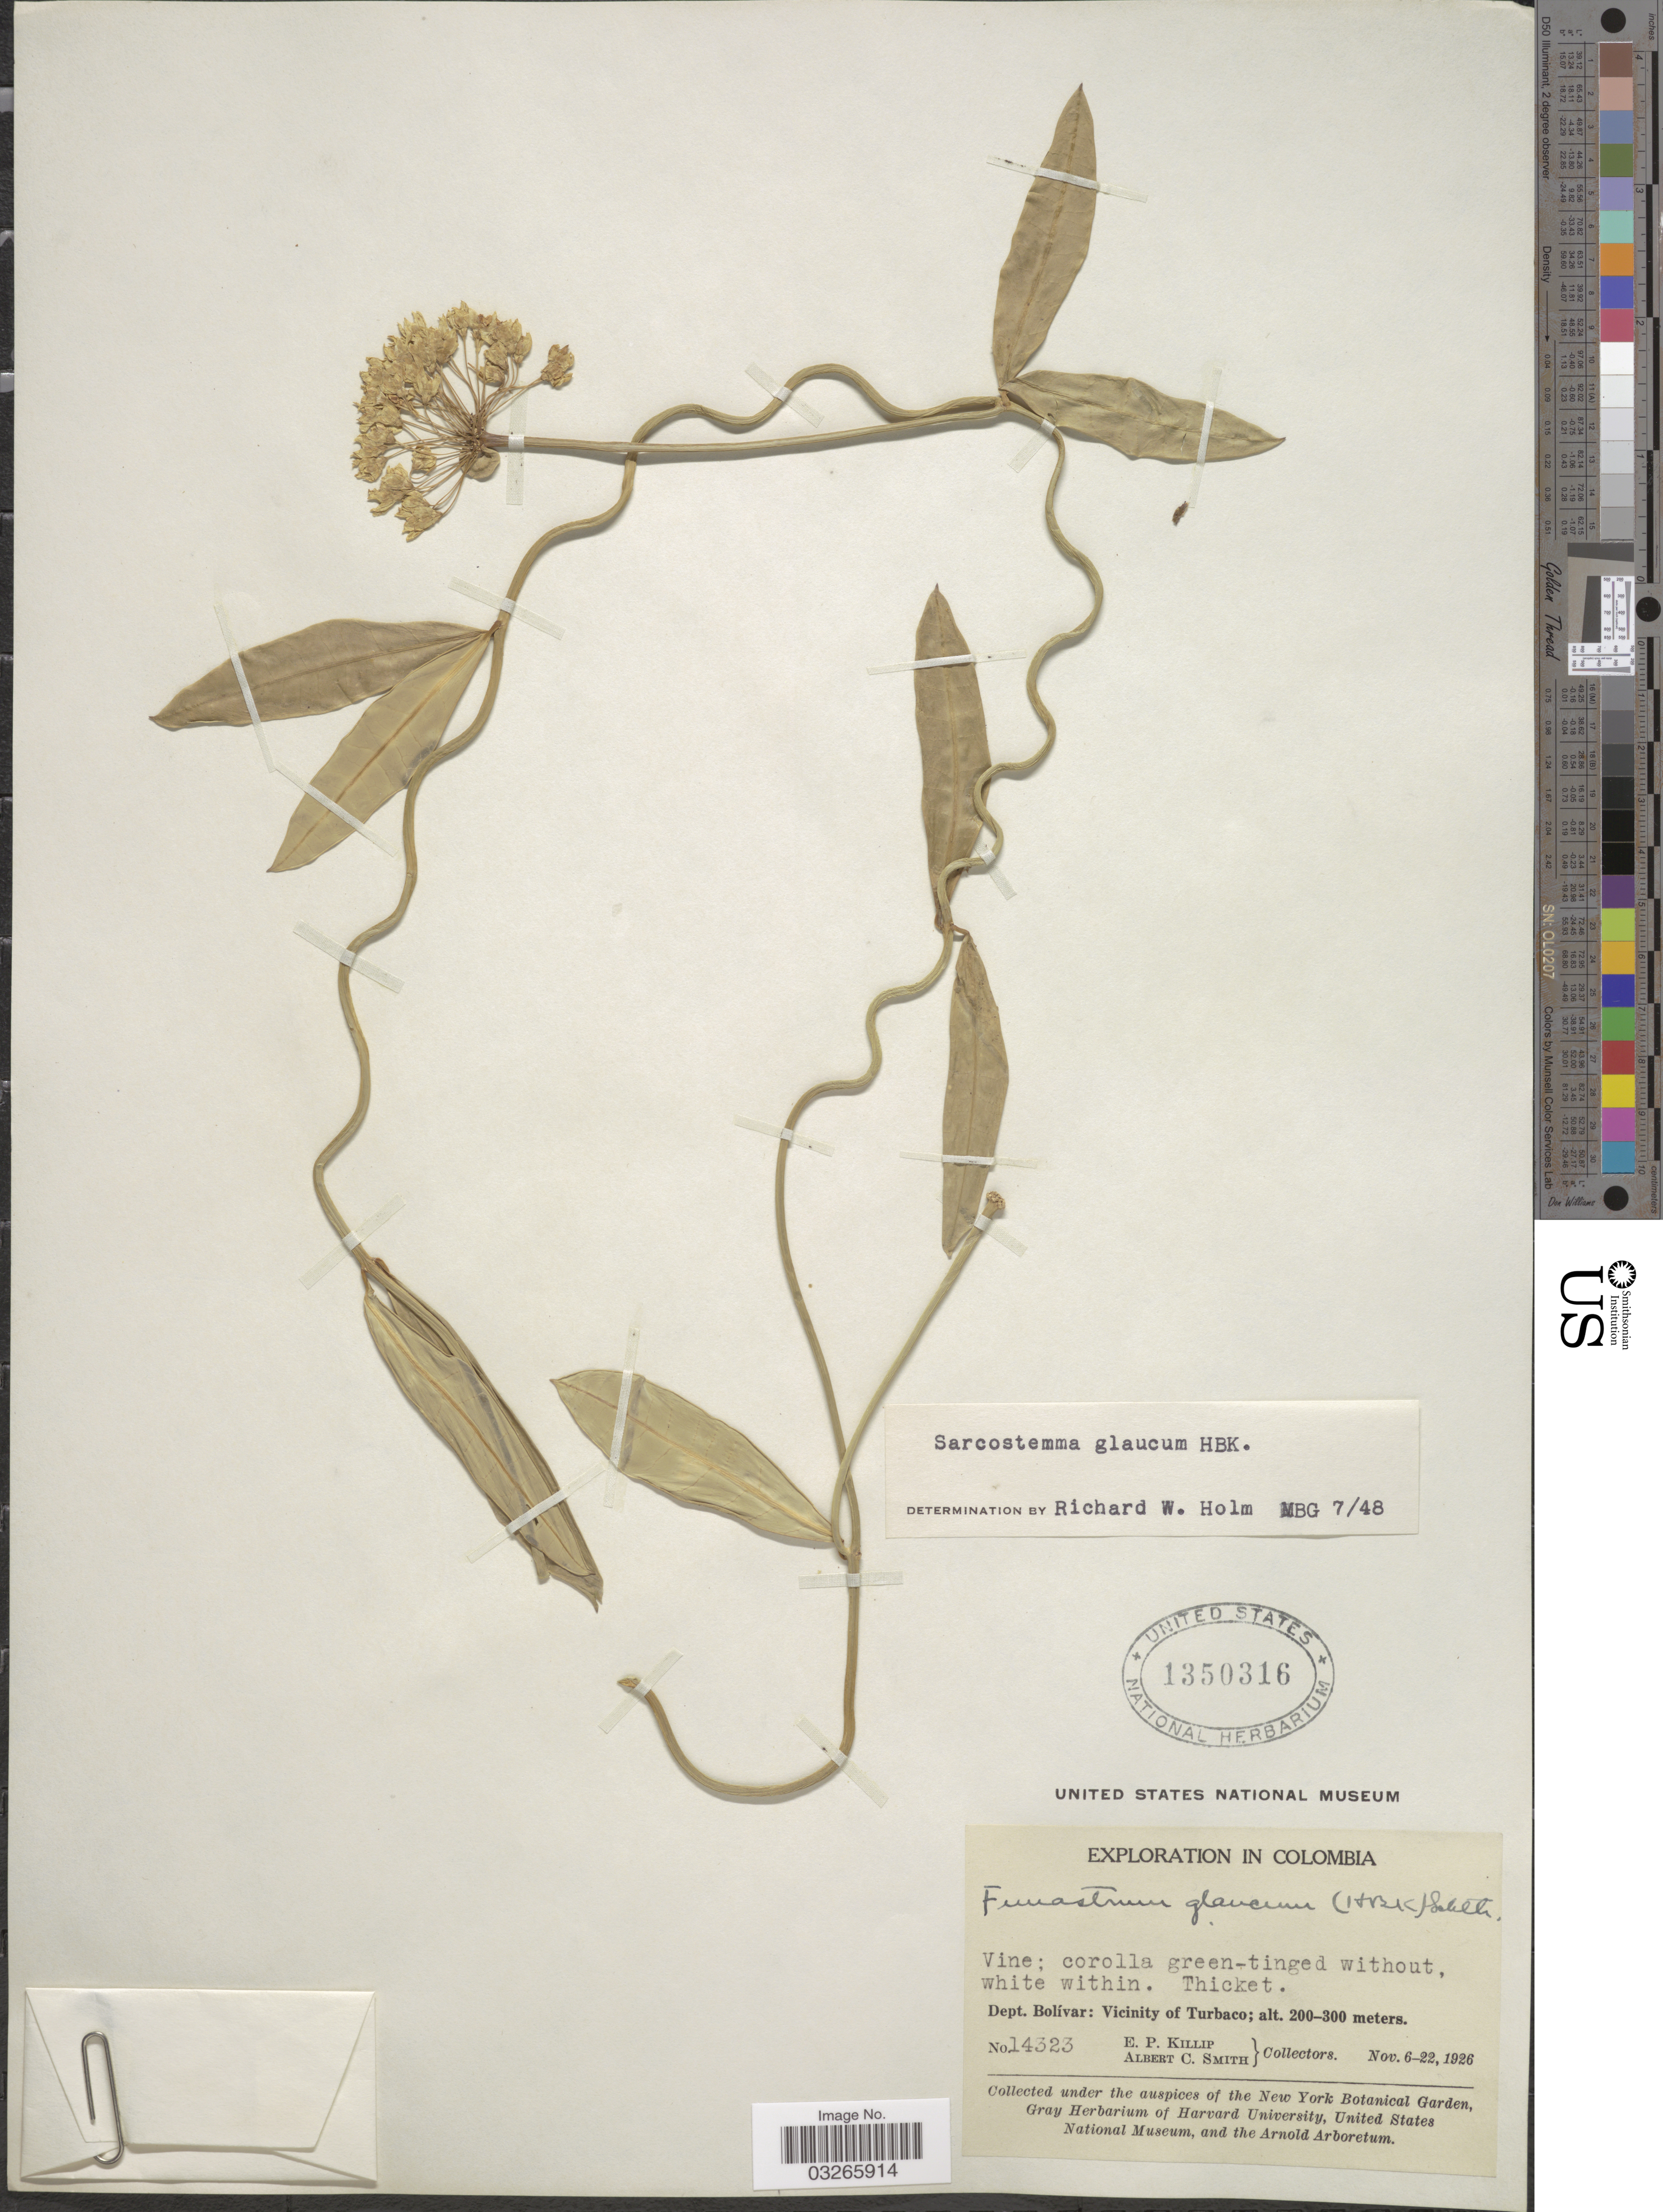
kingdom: Plantae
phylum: Tracheophyta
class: Magnoliopsida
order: Gentianales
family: Apocynaceae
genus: Sarcostemma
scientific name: Sarcostemma glaucum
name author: Kunth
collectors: E. P. Killip & A. C. Smith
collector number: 14323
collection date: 1926-11-06/1926-11-22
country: Colombia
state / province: Bolívar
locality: Dept. Bolívar: Vicinity of Turbaco.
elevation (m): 200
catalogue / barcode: US 1350316